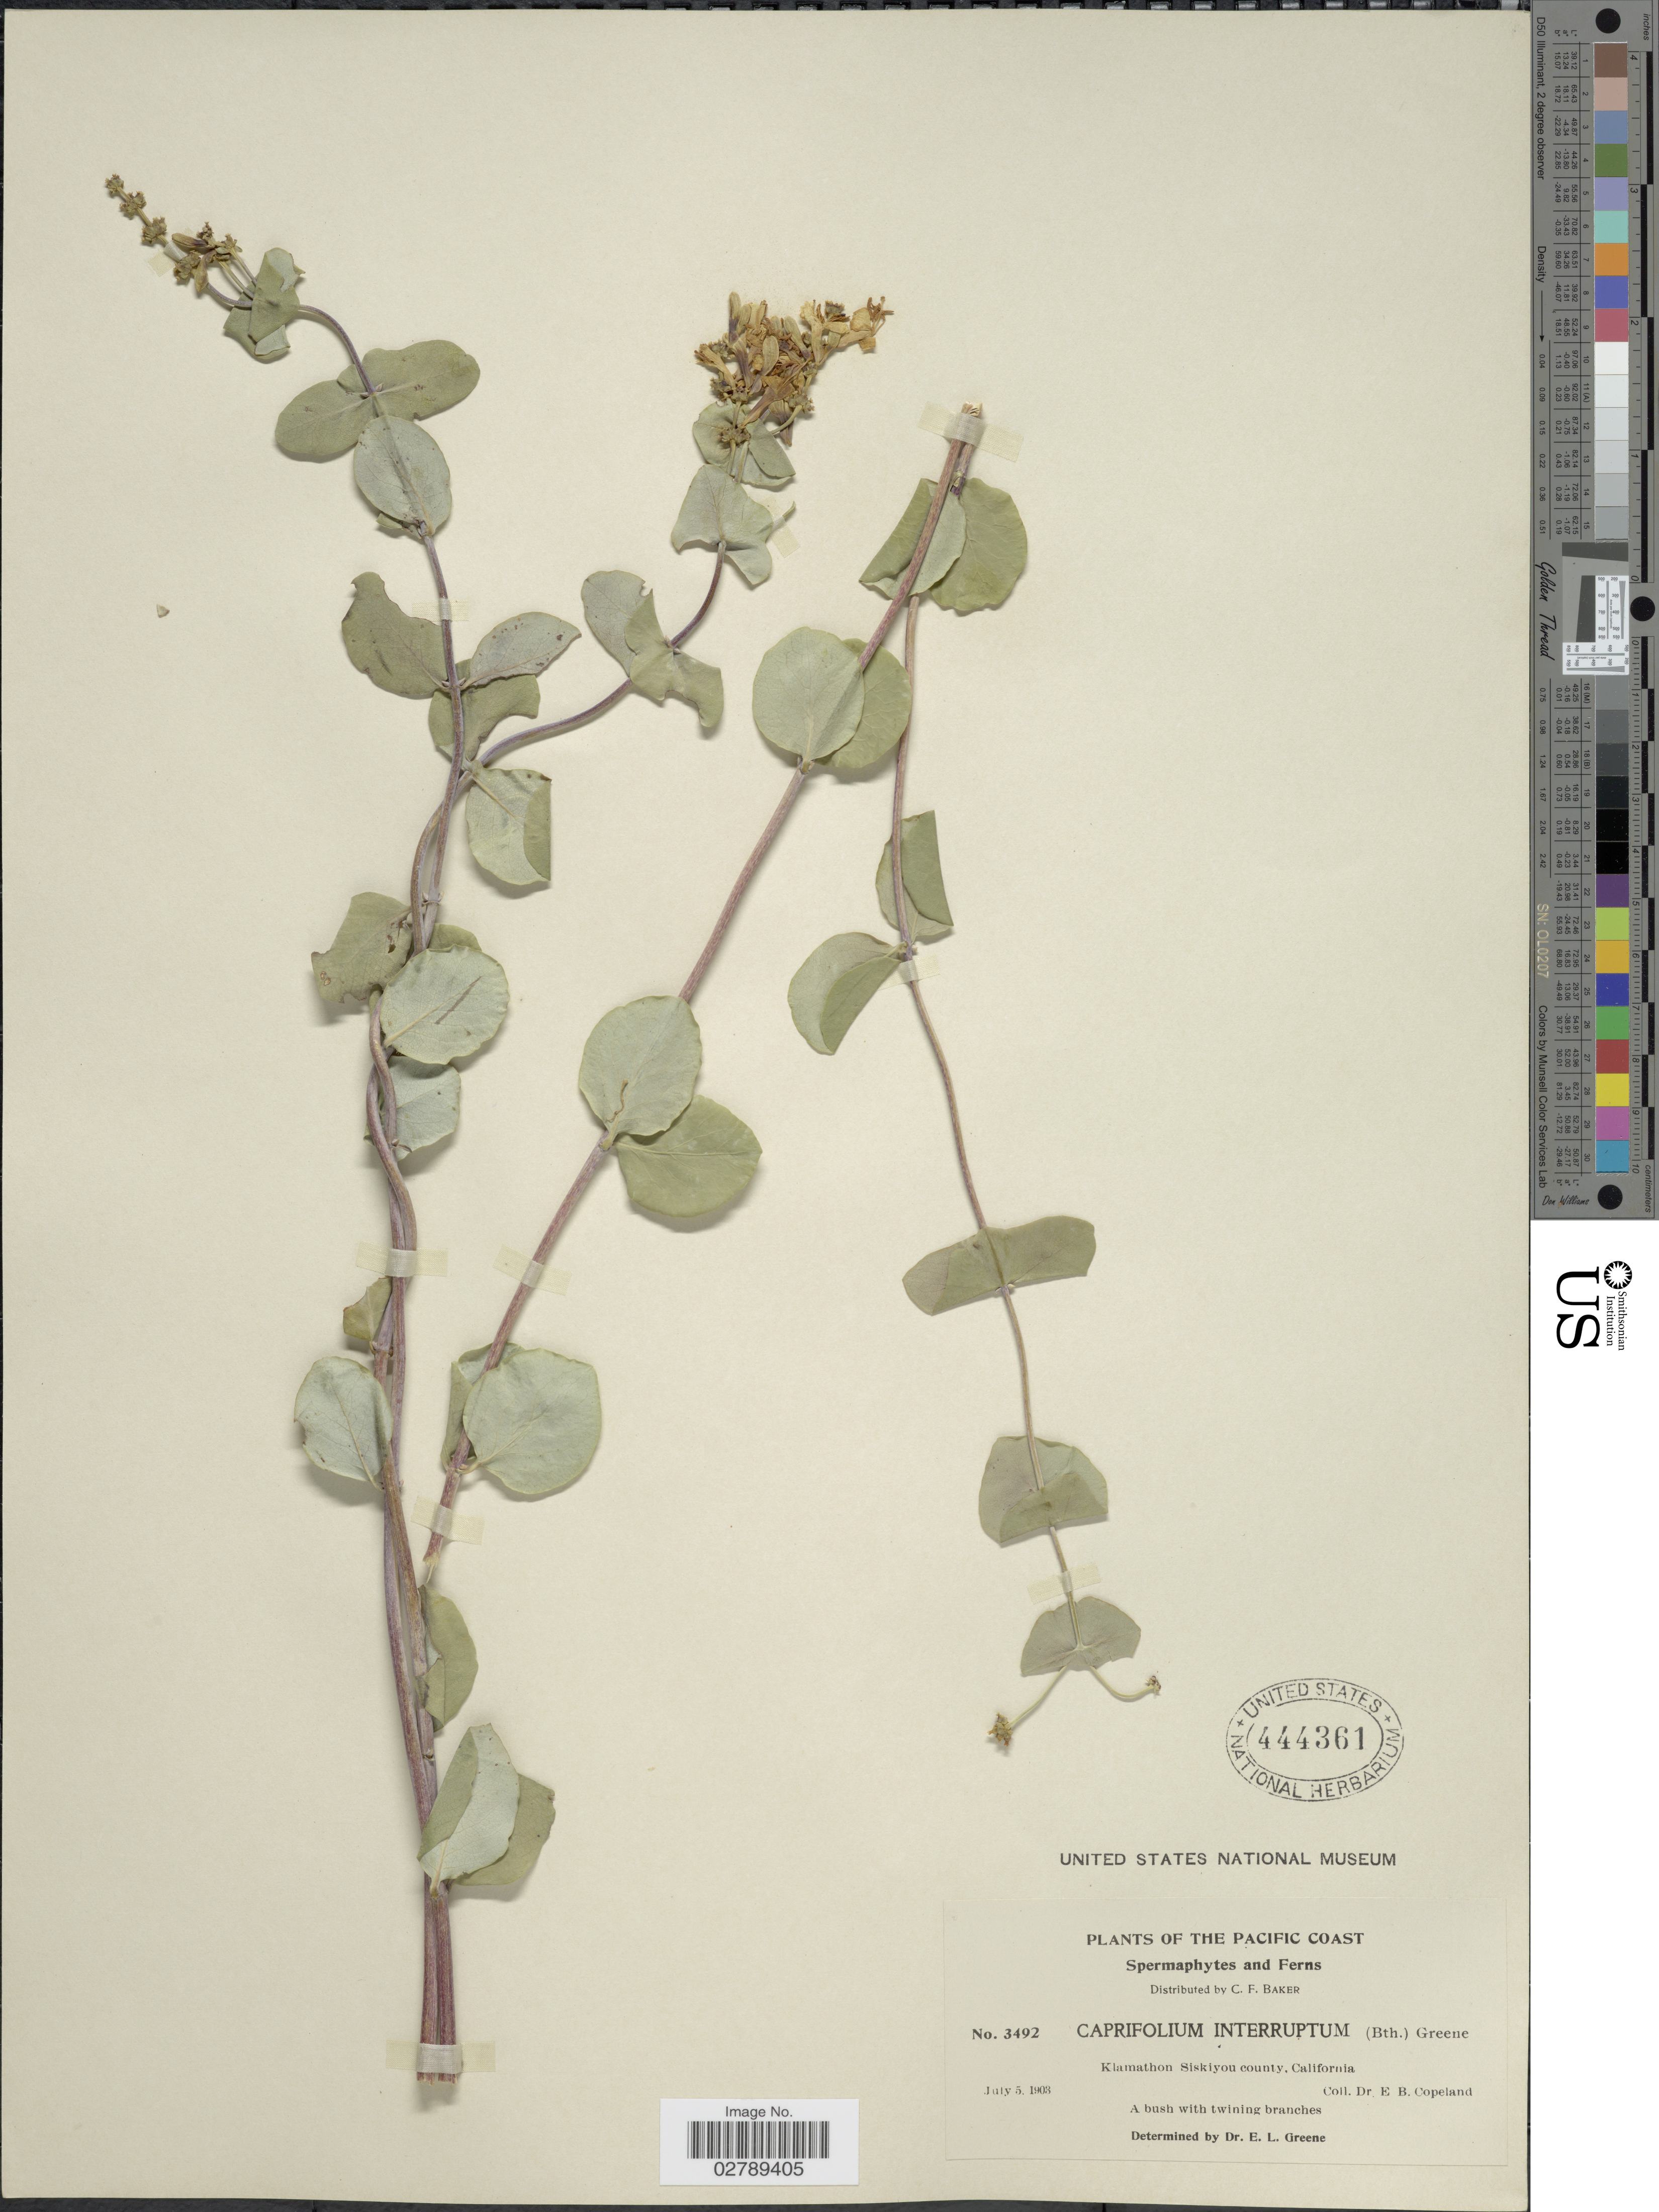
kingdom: Plantae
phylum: Tracheophyta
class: Magnoliopsida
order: Dipsacales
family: Caprifoliaceae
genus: Lonicera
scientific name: Lonicera interrupta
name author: Benth.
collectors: E. B. Copeland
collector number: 3492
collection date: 1903-07-05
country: United States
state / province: California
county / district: Siskiyou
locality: Pacific Coast. Klamathon Siskiyou county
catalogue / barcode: US 444361